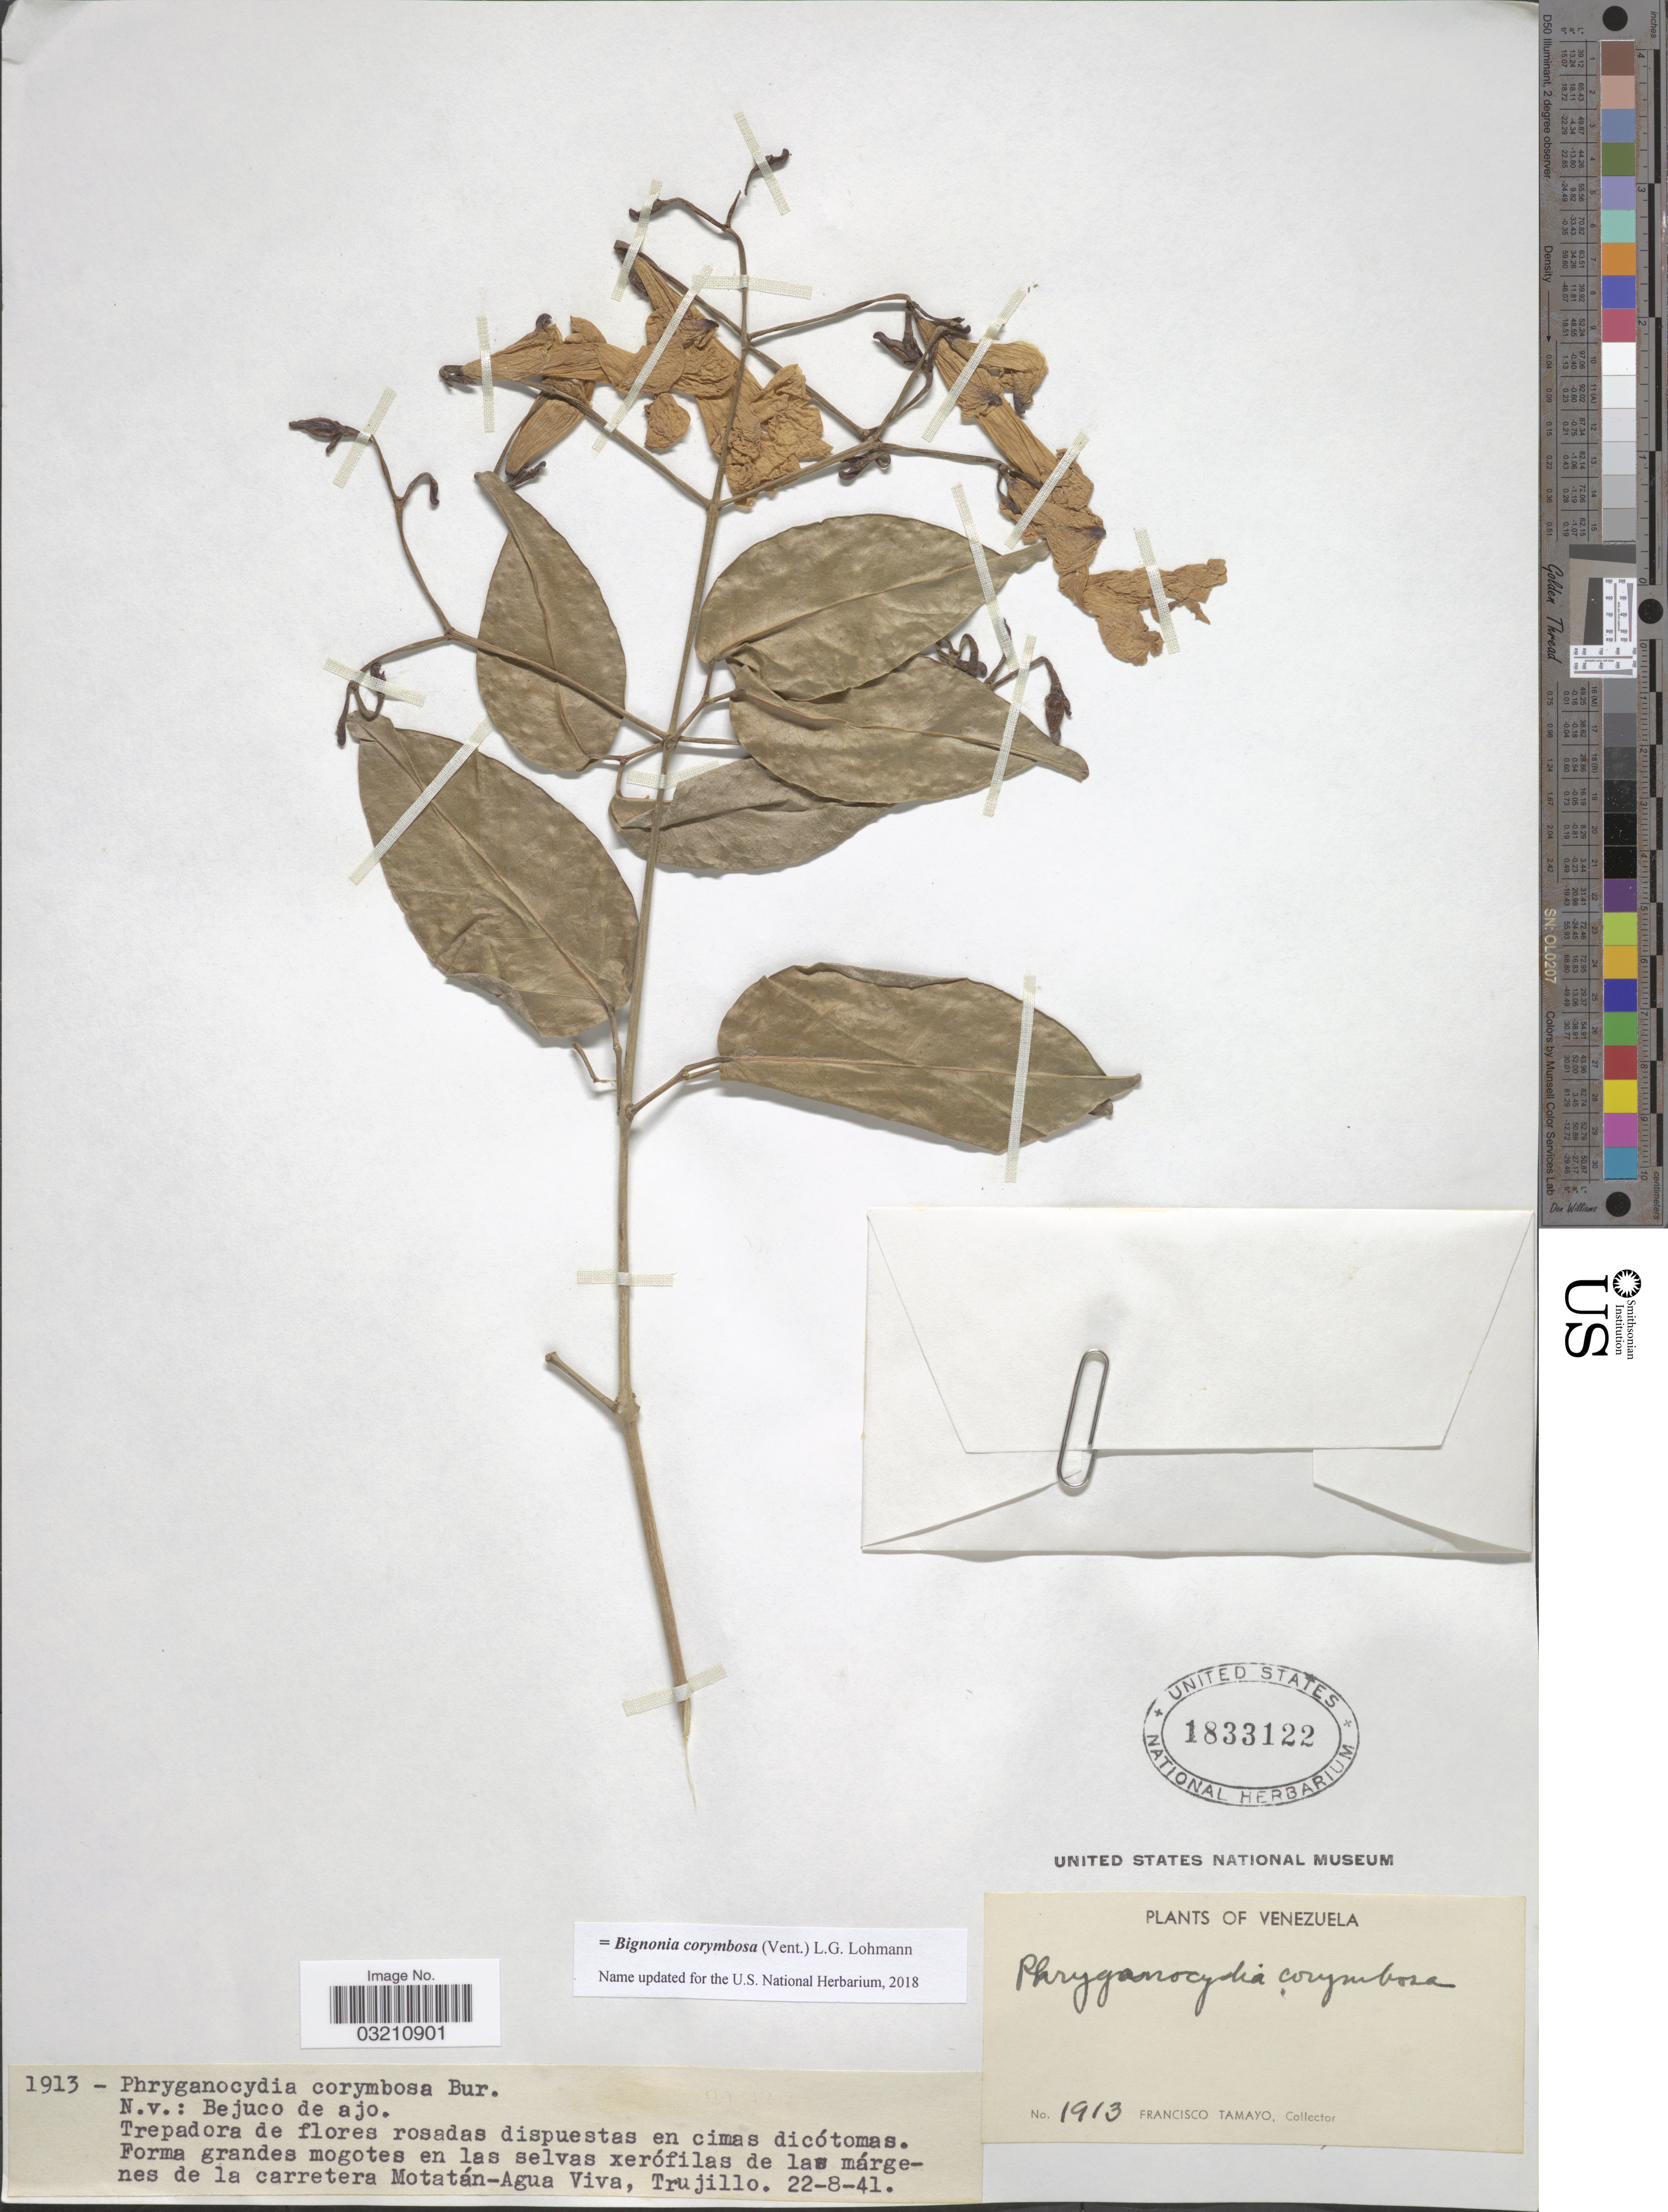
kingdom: Plantae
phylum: Tracheophyta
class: Magnoliopsida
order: Lamiales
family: Bignoniaceae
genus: Bignonia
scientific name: Bignonia corymbosa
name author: (Vent.) L.G. Lohmann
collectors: F. Tamayo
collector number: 1913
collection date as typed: Transcribed d/m/y: 22/8/41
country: Venezuela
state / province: Trujillo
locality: Motatán-Agua Viva.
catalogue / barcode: US 1833122